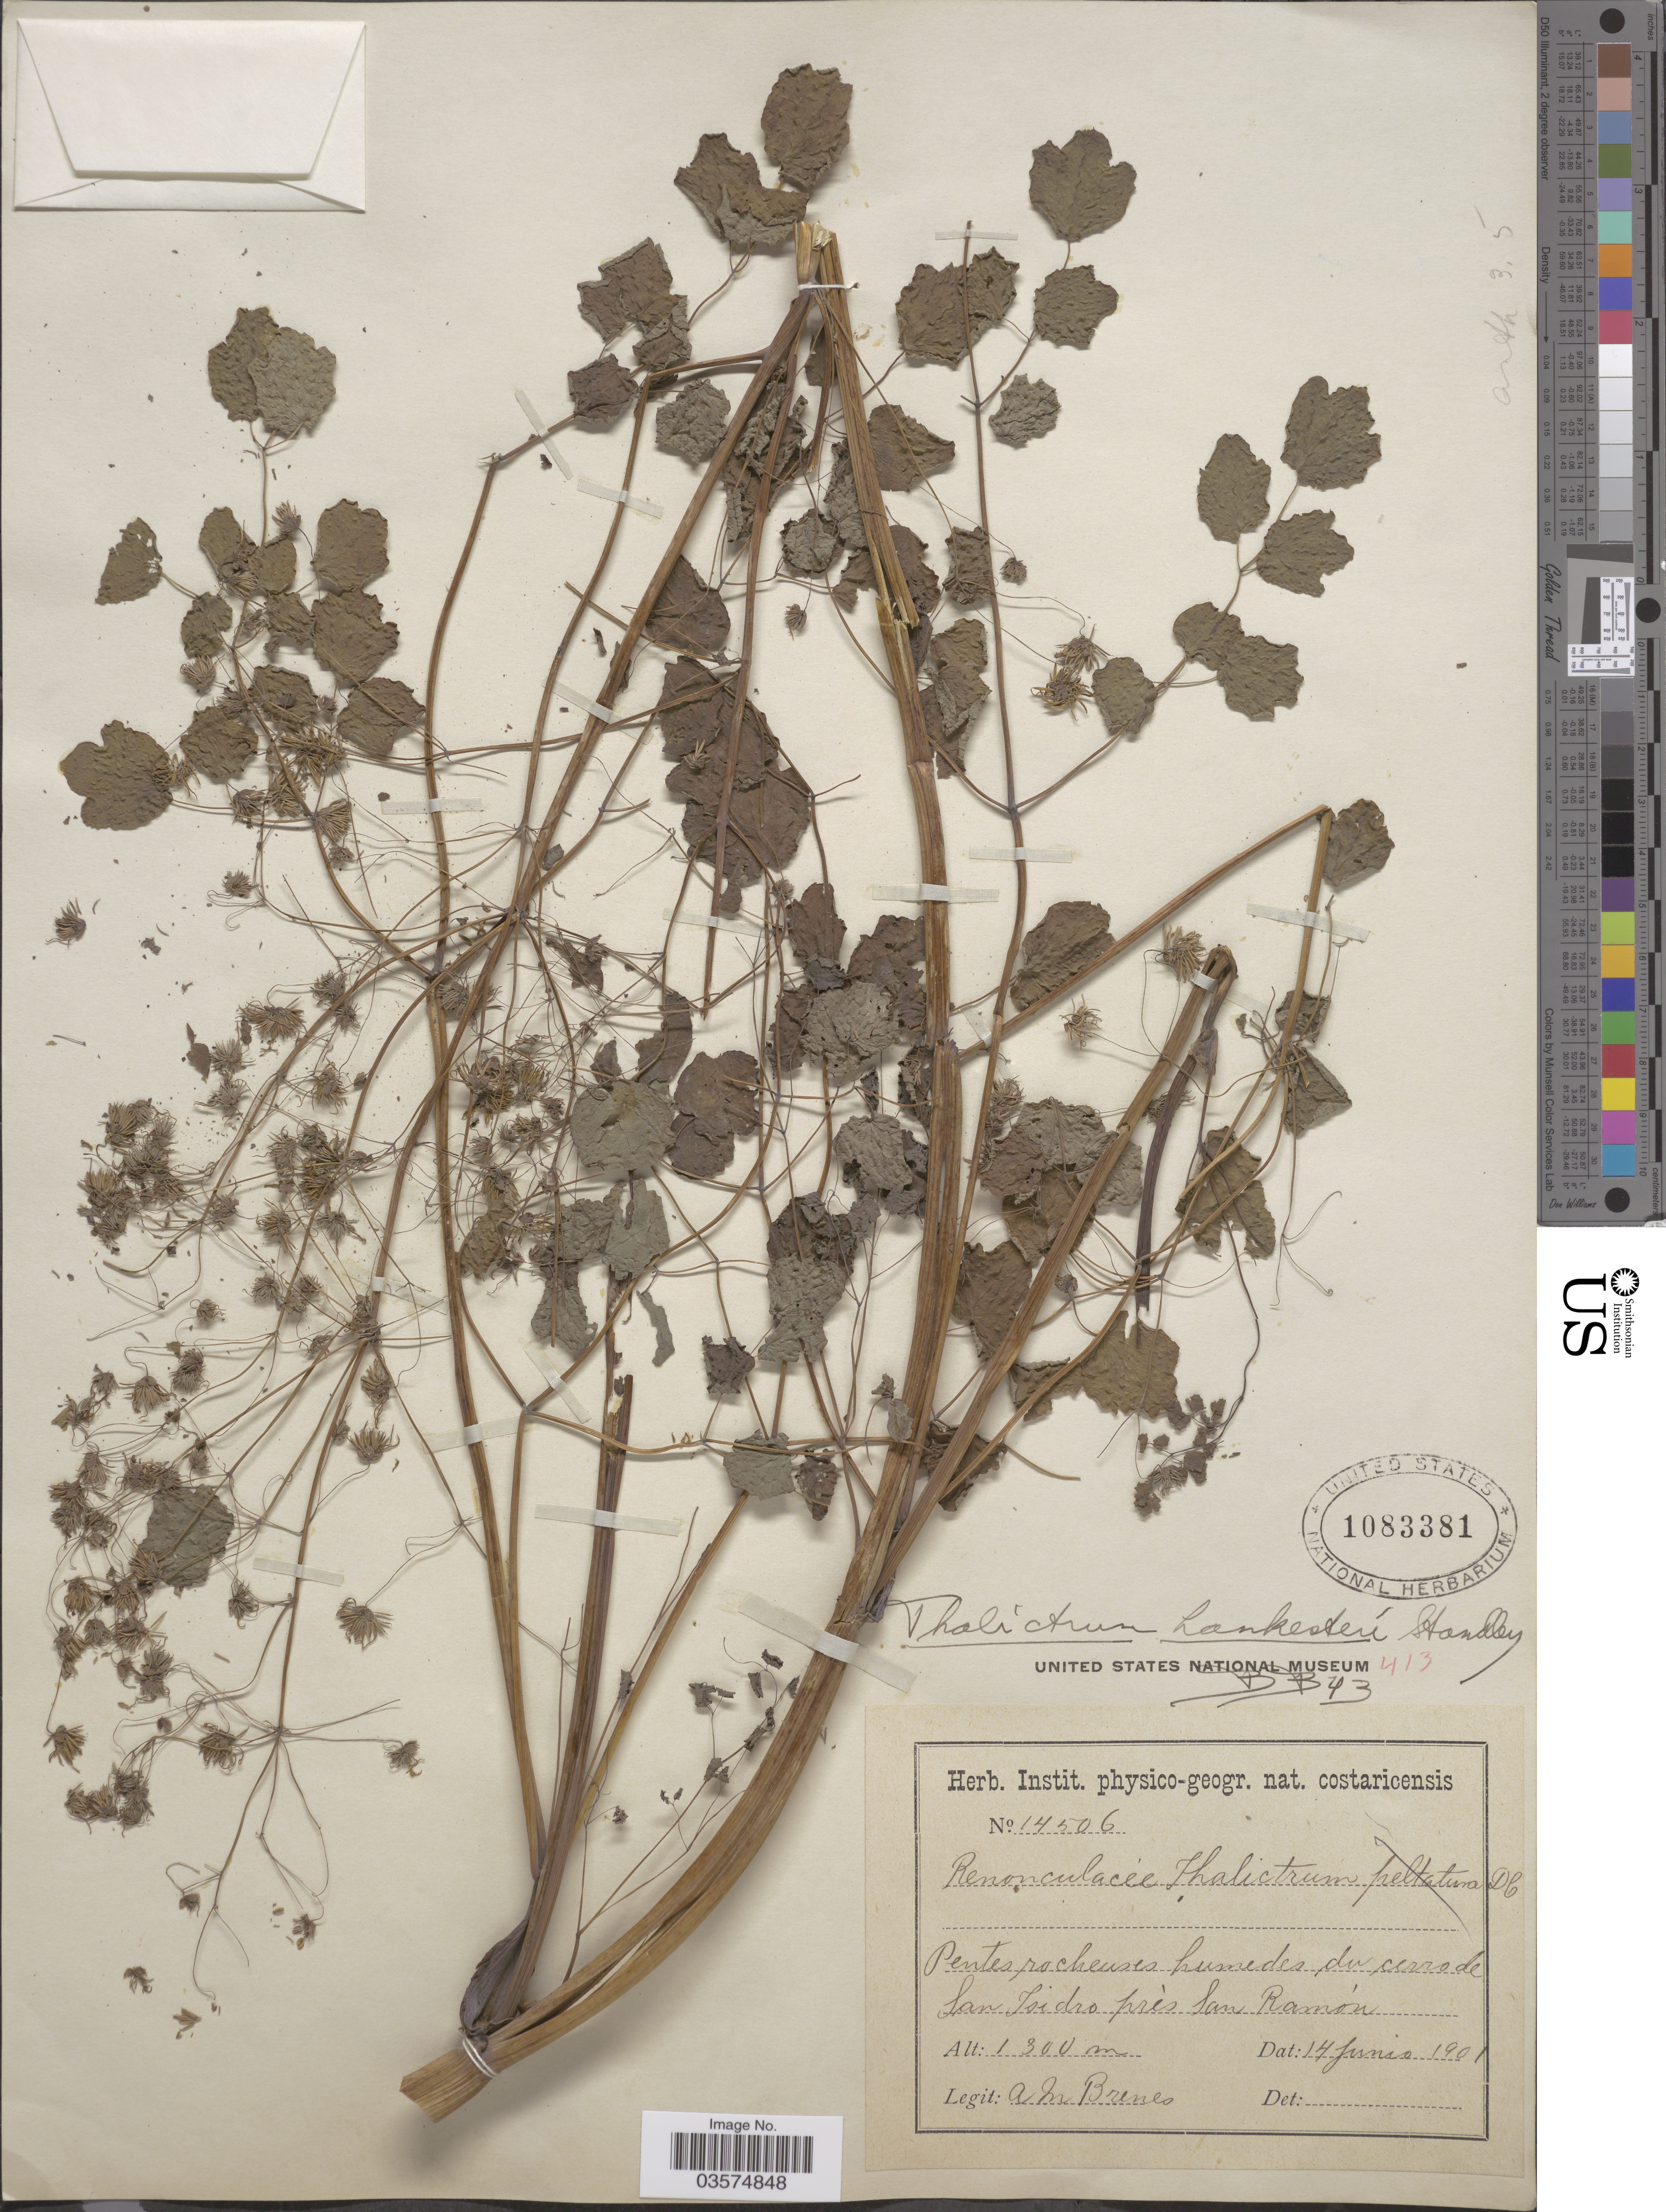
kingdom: Plantae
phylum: Tracheophyta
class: Magnoliopsida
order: Ranunculales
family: Ranunculaceae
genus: Thalictrum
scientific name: Thalictrum lankesteri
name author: Standl.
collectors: A. Brenes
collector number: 14506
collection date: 1901-06-14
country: Costa Rica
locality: Cerro de San Isidro prés San Ramón.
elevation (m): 1300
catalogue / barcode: US 1083381